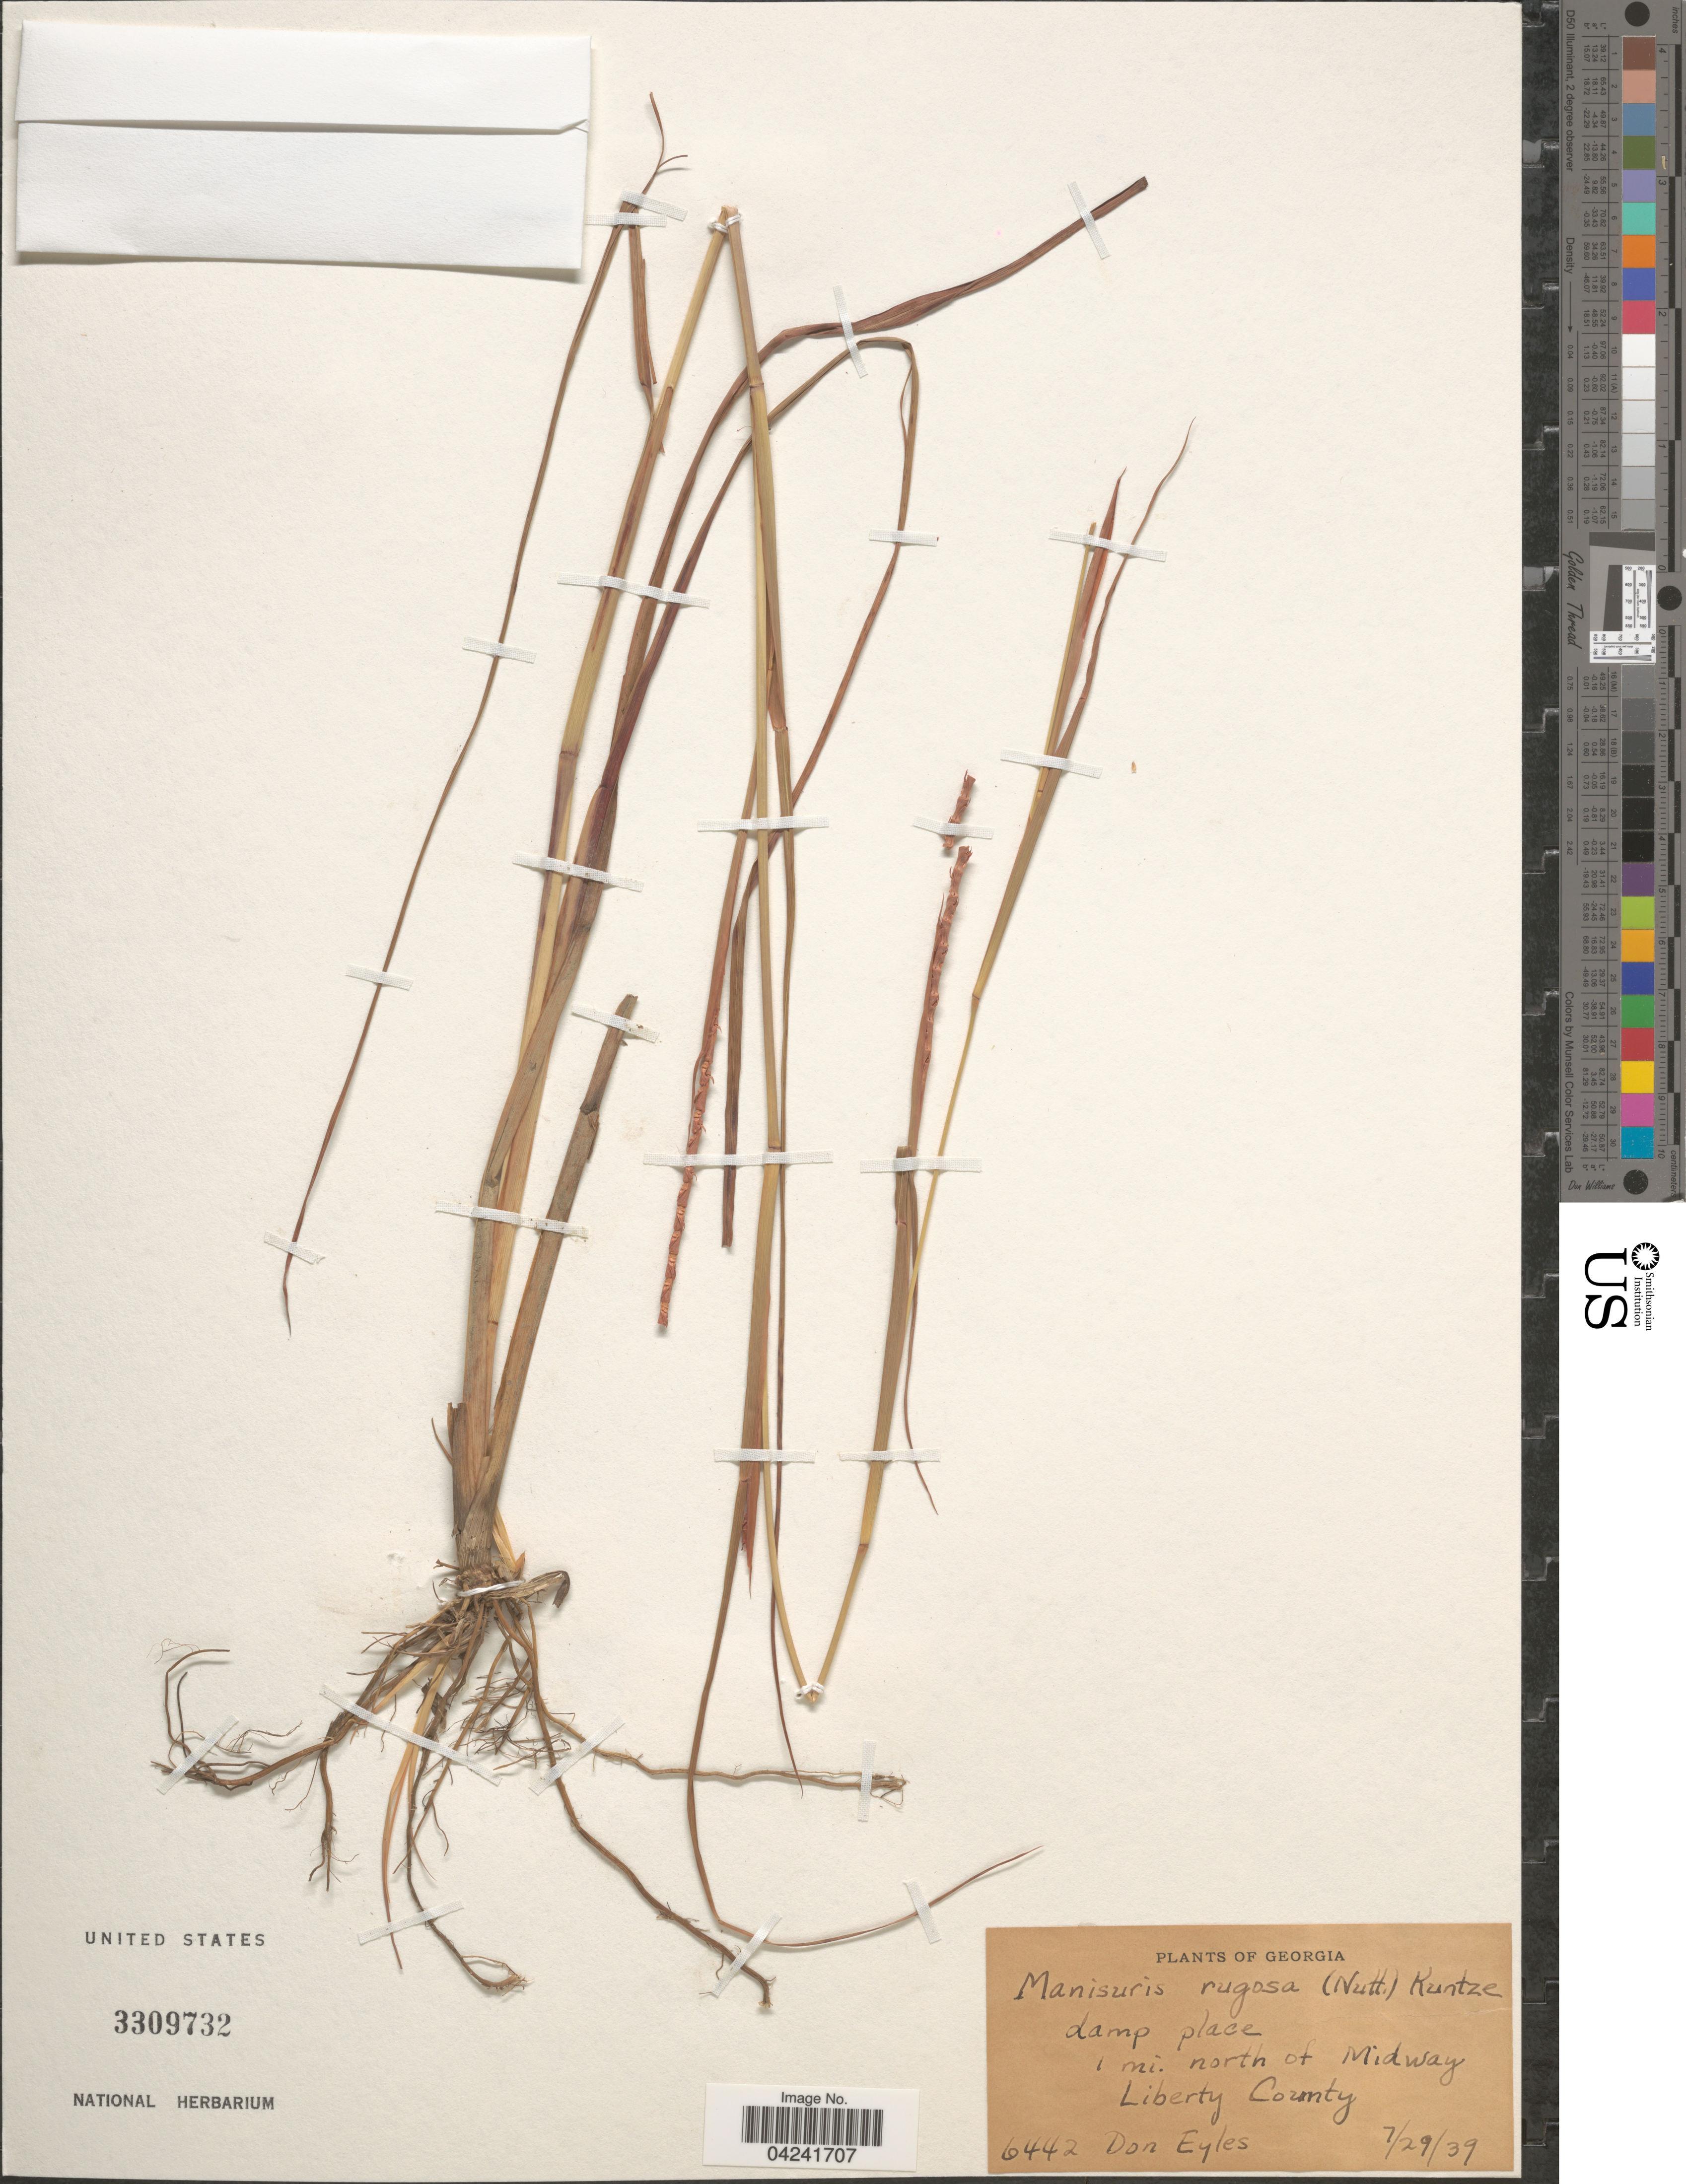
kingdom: Plantae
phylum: Tracheophyta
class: Liliopsida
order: Poales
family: Poaceae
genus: Mnesithea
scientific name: Mnesithea rugosa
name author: (Nutt.) de Koning & Sosef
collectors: D. Eyles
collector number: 6442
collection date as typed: Transcribed d/m/y: 29/7/39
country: United States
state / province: Georgia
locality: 1 mi. north of Midway. Liberty County.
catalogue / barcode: US 3309732